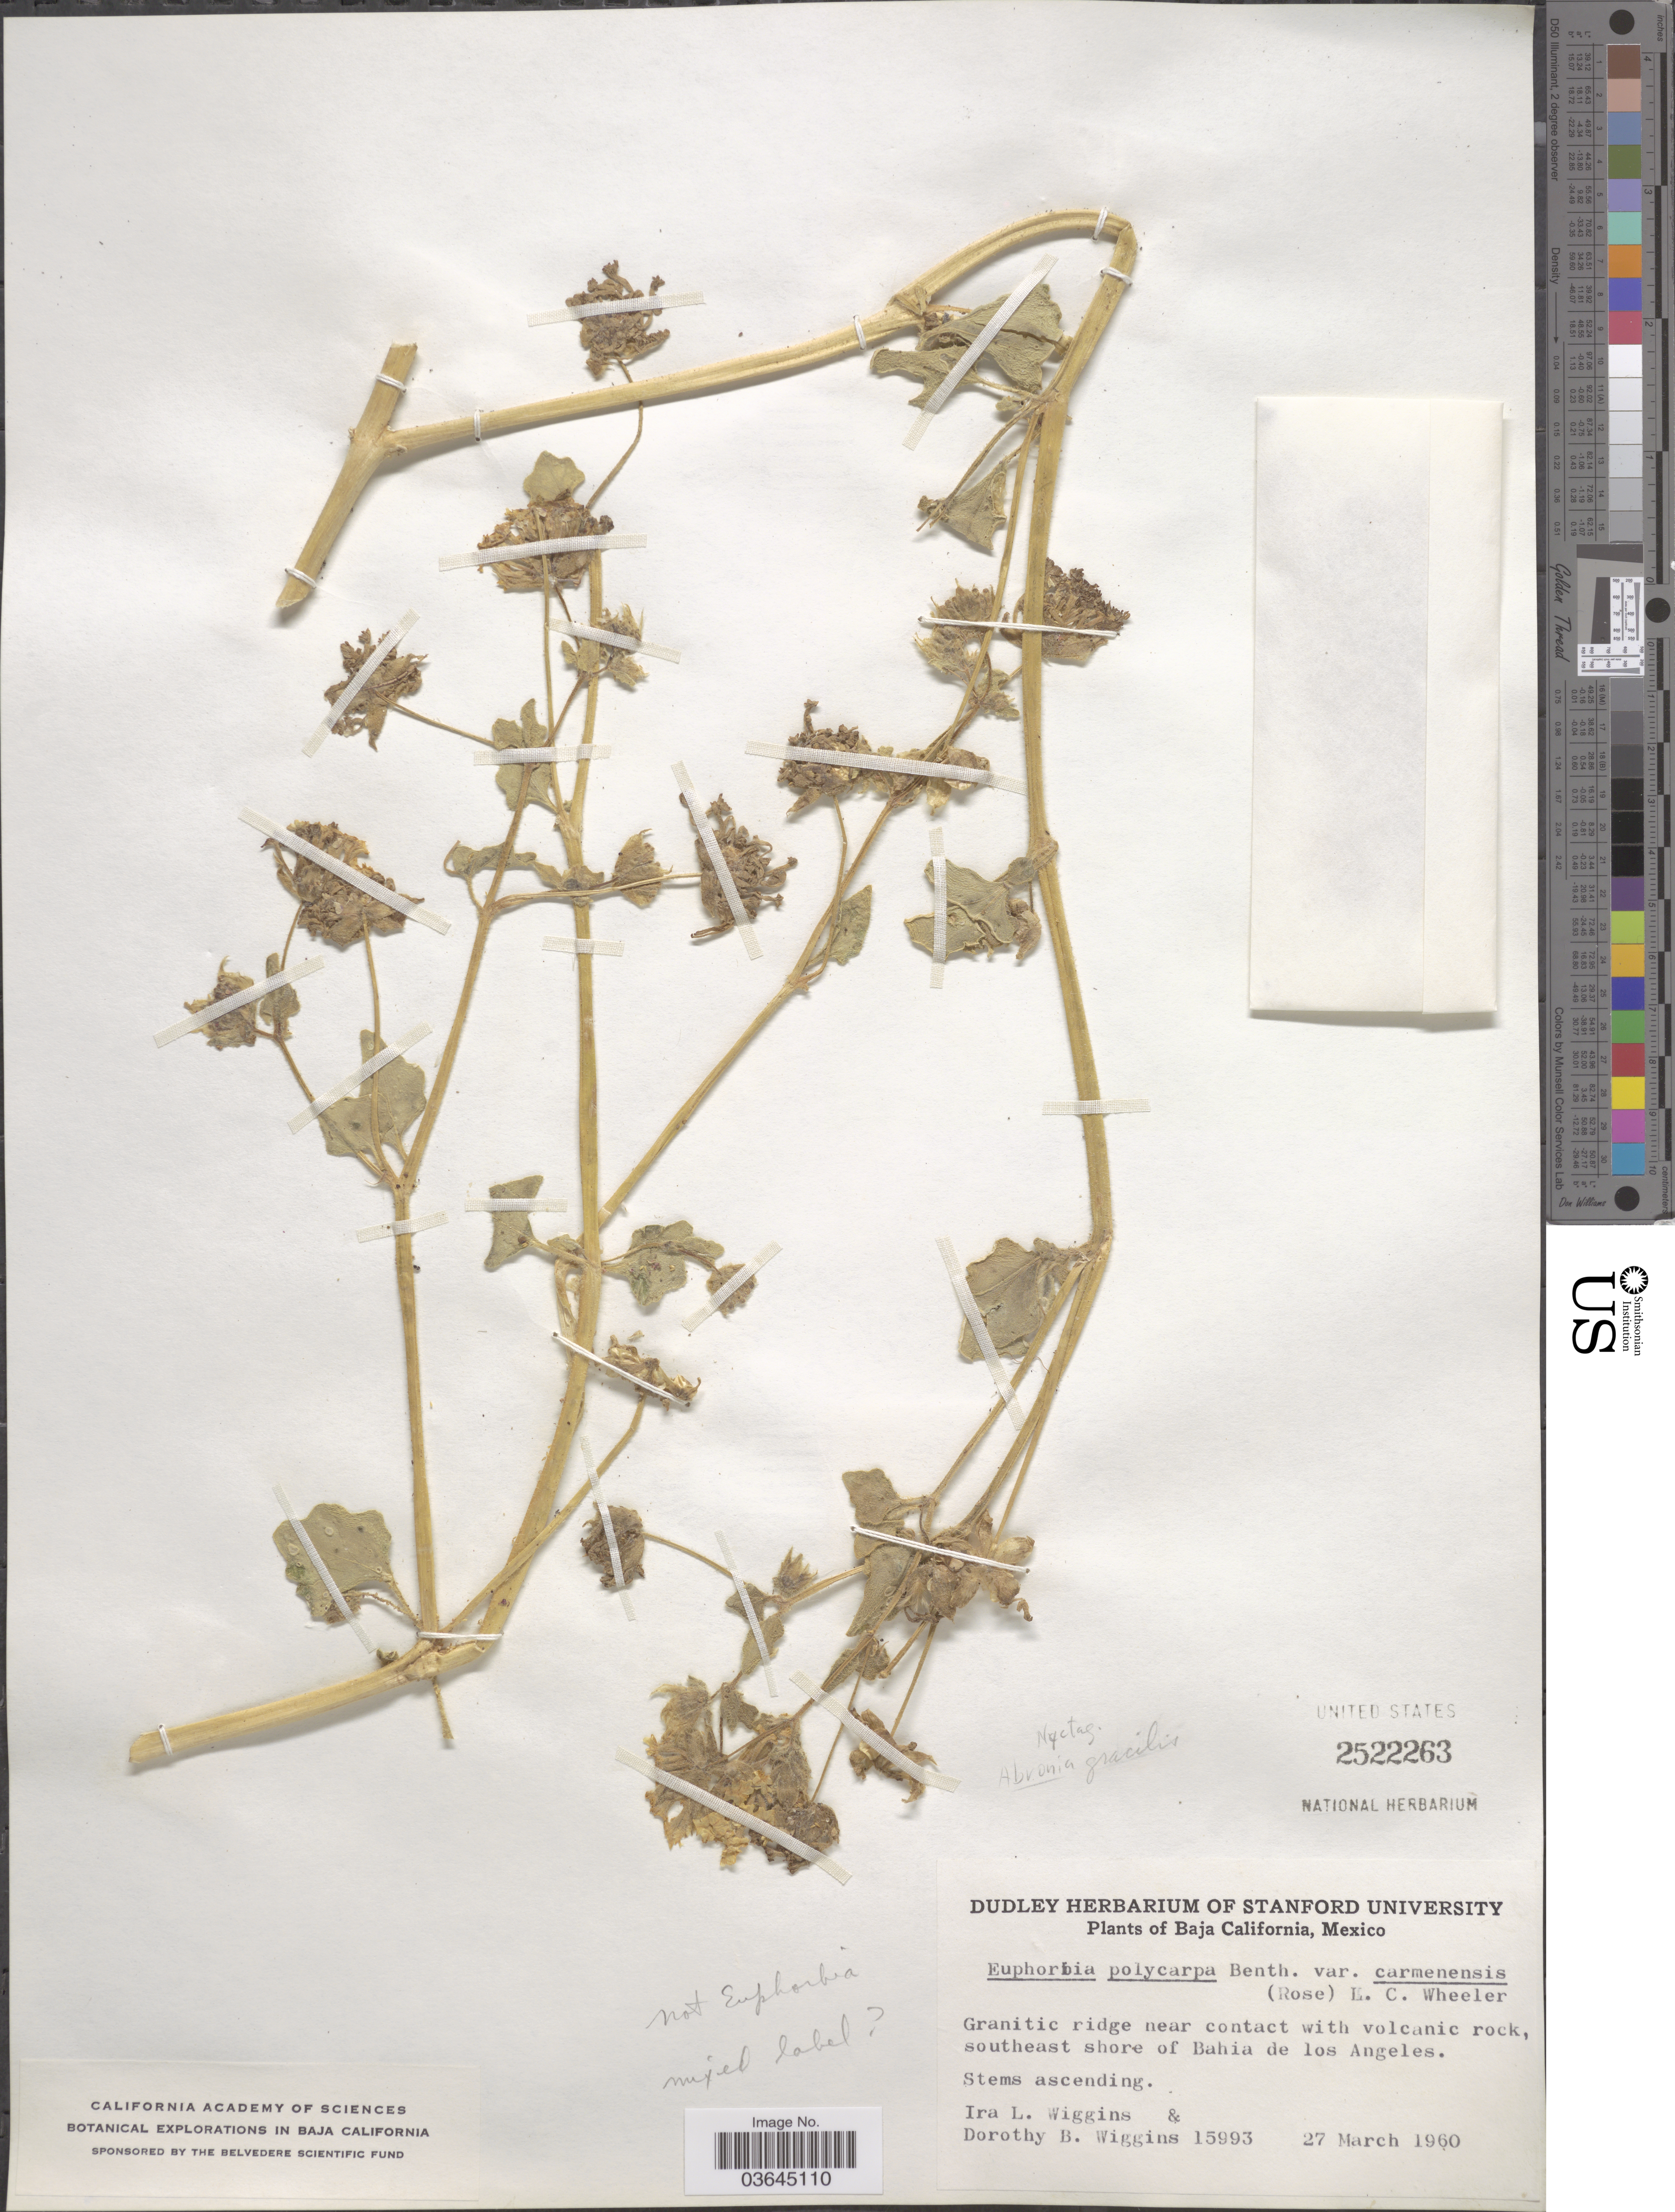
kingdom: Plantae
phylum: Tracheophyta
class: Magnoliopsida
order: Caryophyllales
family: Nyctaginaceae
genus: Abronia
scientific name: Abronia gracilis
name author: Benth.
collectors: I. L. Wiggins & D. B. Wiggins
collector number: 15993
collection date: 1960-03-27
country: Mexico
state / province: Baja California Norte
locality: Southeast shore of Bahia de los Angeles.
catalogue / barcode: US 2522263